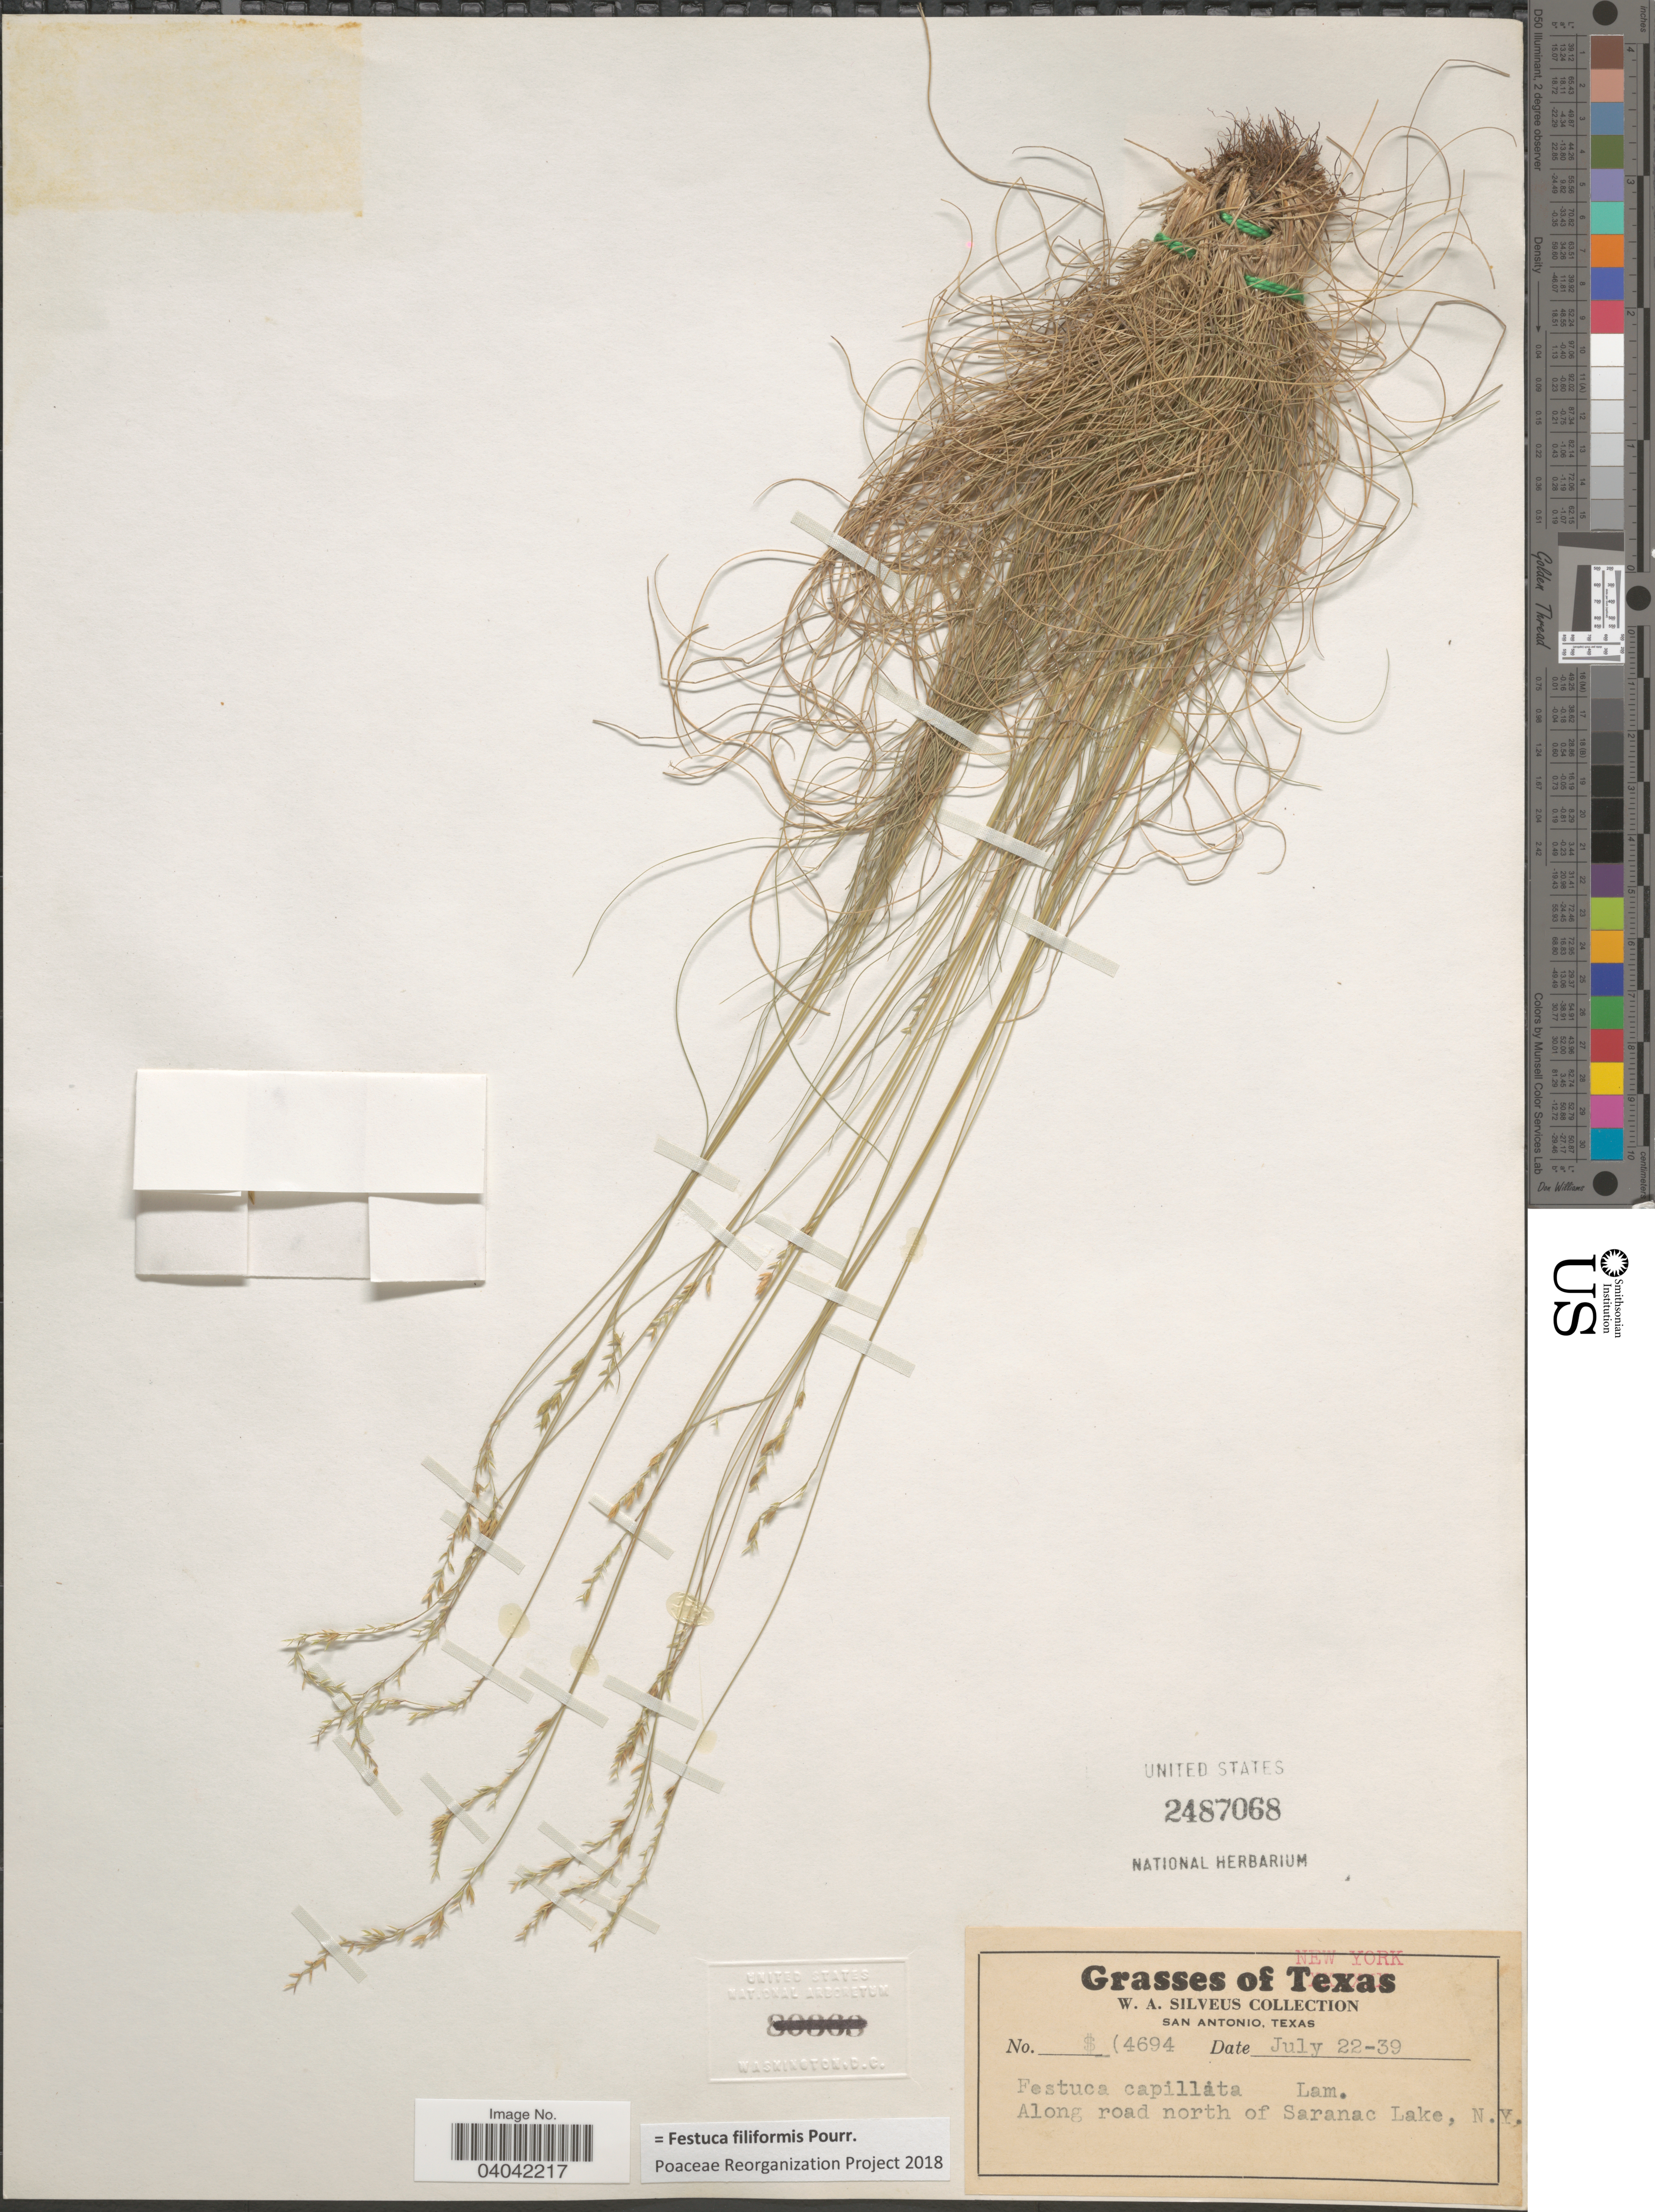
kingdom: Plantae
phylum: Tracheophyta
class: Liliopsida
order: Poales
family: Poaceae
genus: Festuca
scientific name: Festuca filiformis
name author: Pourr.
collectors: W. Silveus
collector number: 4694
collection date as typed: Transcribed d/m/y: 22/7/39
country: United States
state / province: New York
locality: Along road north of Saranac Lake.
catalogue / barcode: US 2487068